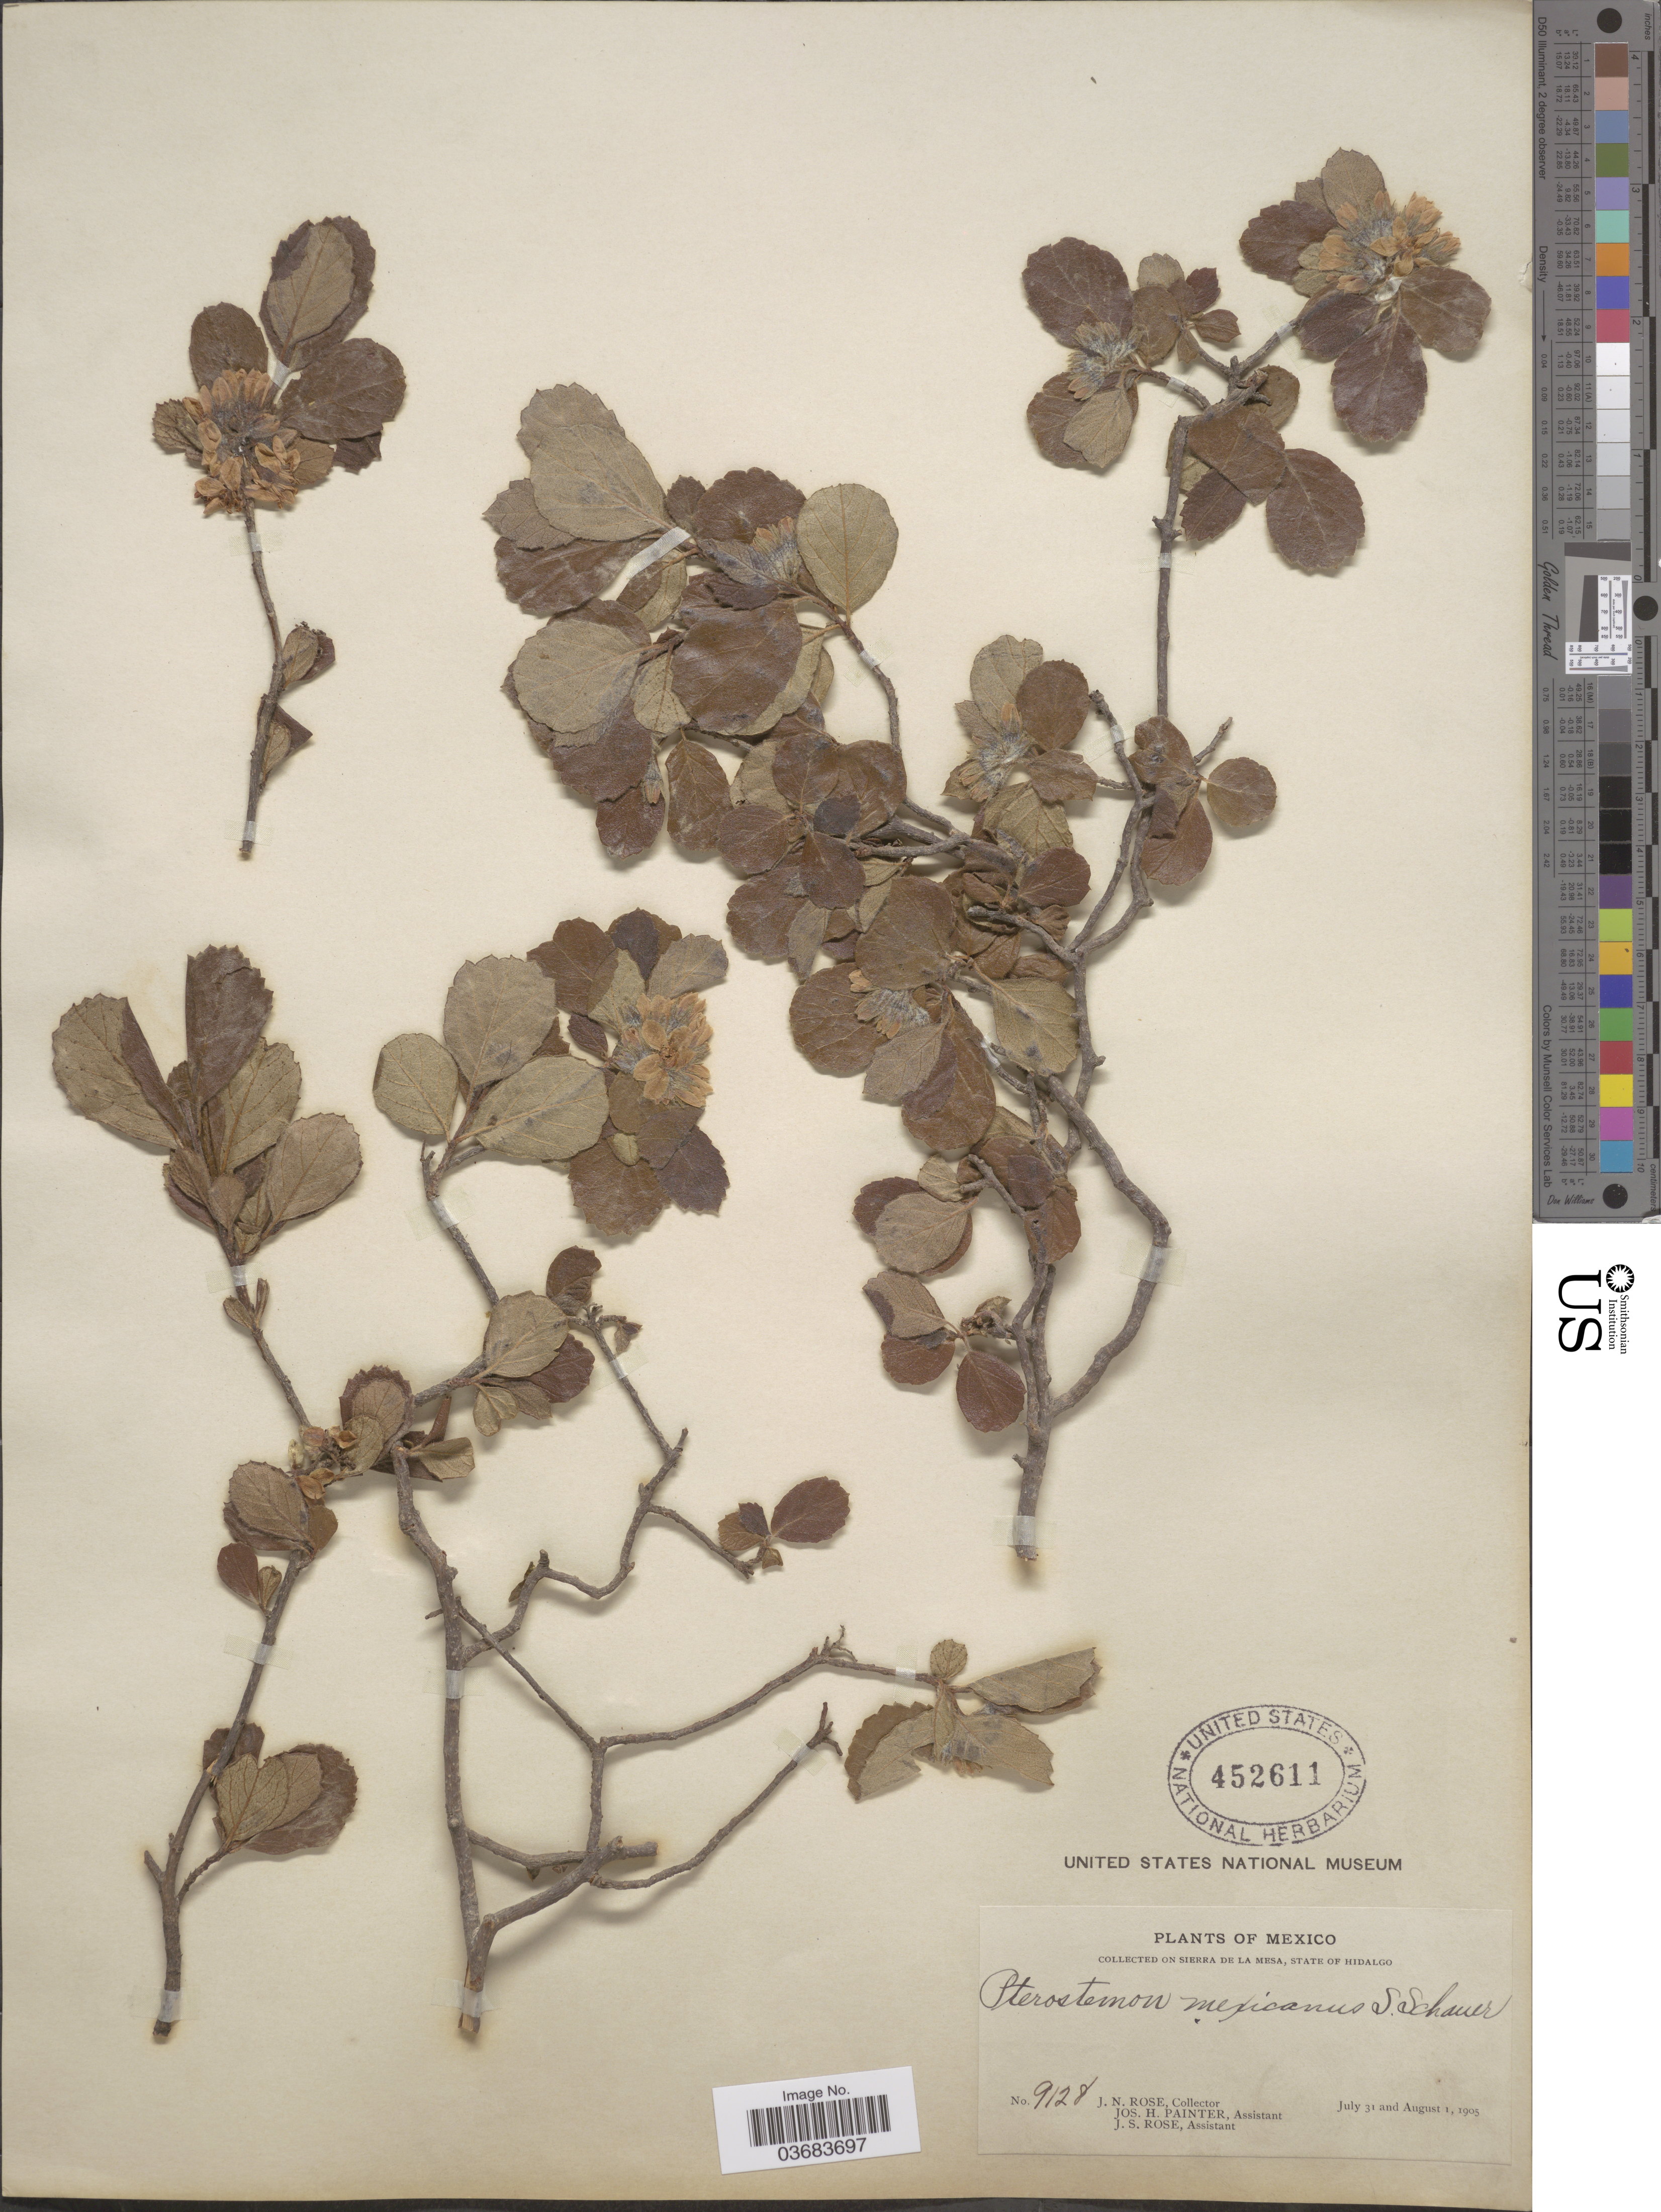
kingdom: Plantae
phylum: Tracheophyta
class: Magnoliopsida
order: Saxifragales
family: Iteaceae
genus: Pterostemon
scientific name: Pterostemon mexicanus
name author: Schauer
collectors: J. N. Rose, J. H. Painter & J. S. Rose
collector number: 9128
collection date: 1905-07-31/1905-08-01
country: Mexico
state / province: Hidalgo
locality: On Sierra De La Mesa.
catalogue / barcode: US 452611